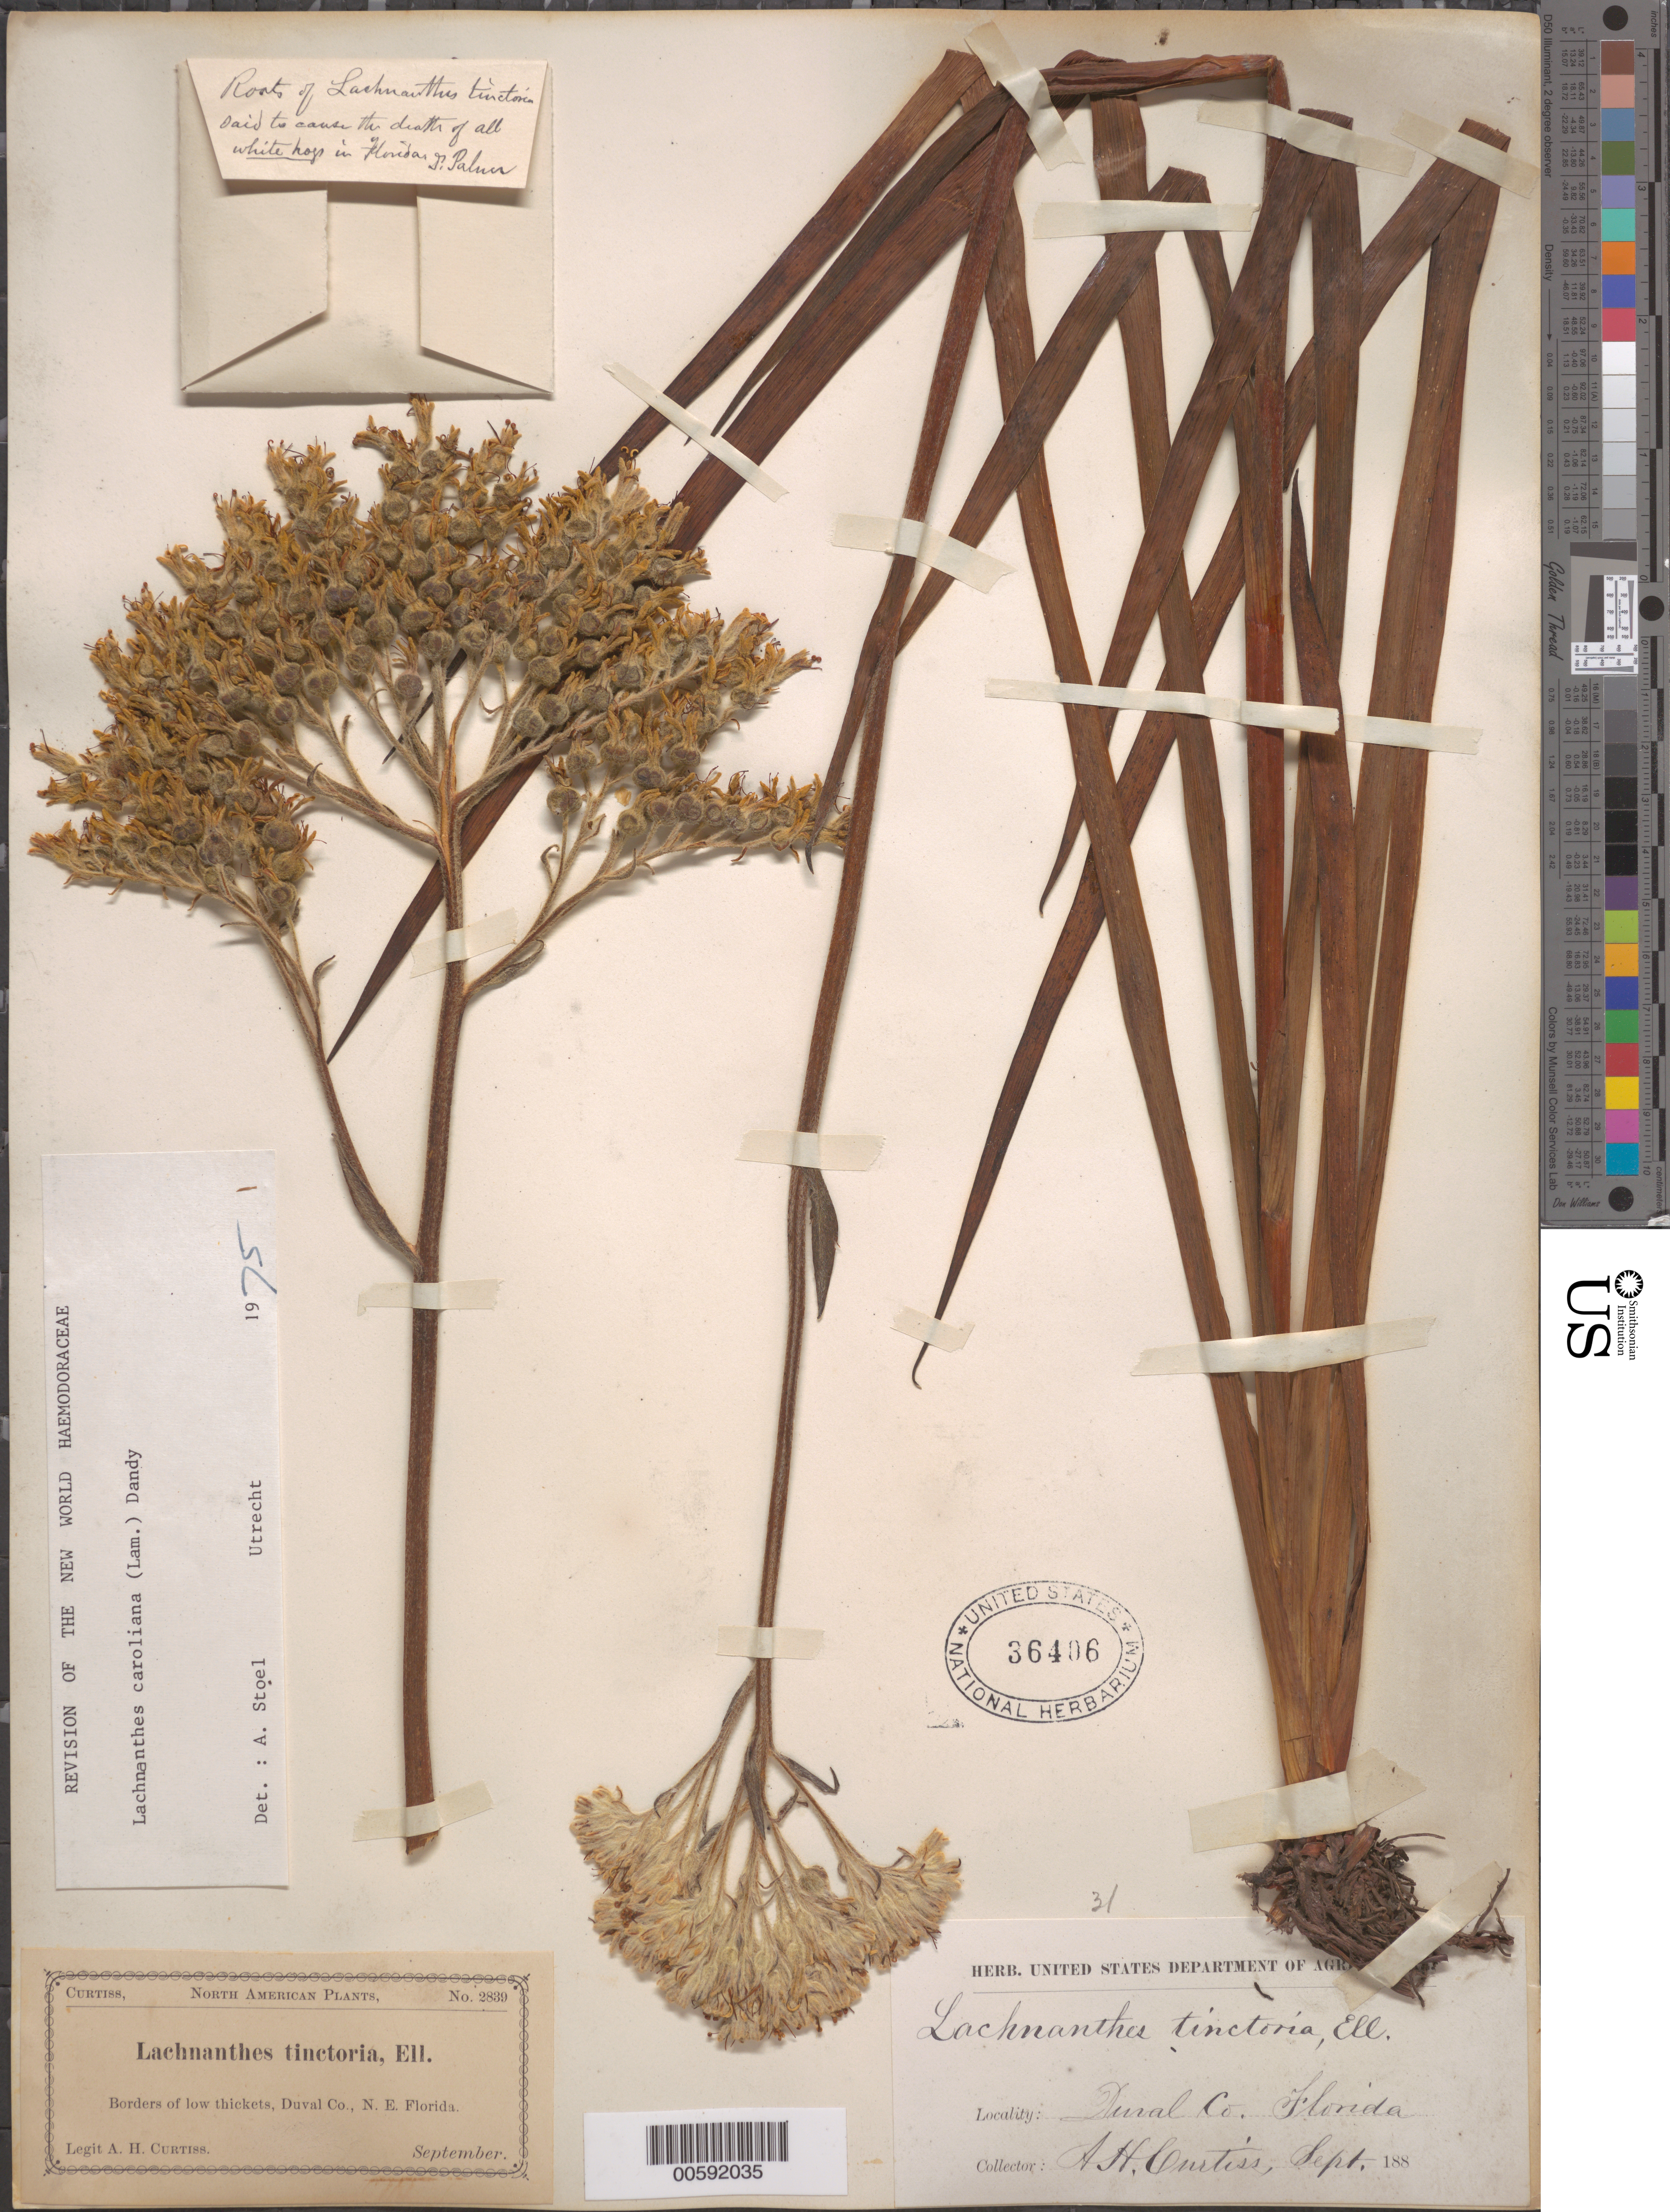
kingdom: Plantae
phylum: Tracheophyta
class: Liliopsida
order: Commelinales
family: Haemodoraceae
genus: Lachnanthes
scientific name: Lachnanthes caroliniana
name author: (Lam.) Dandy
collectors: A. H. Curtiss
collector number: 2839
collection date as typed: Sep 188-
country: United States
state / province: Florida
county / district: Duval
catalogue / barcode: US 36406